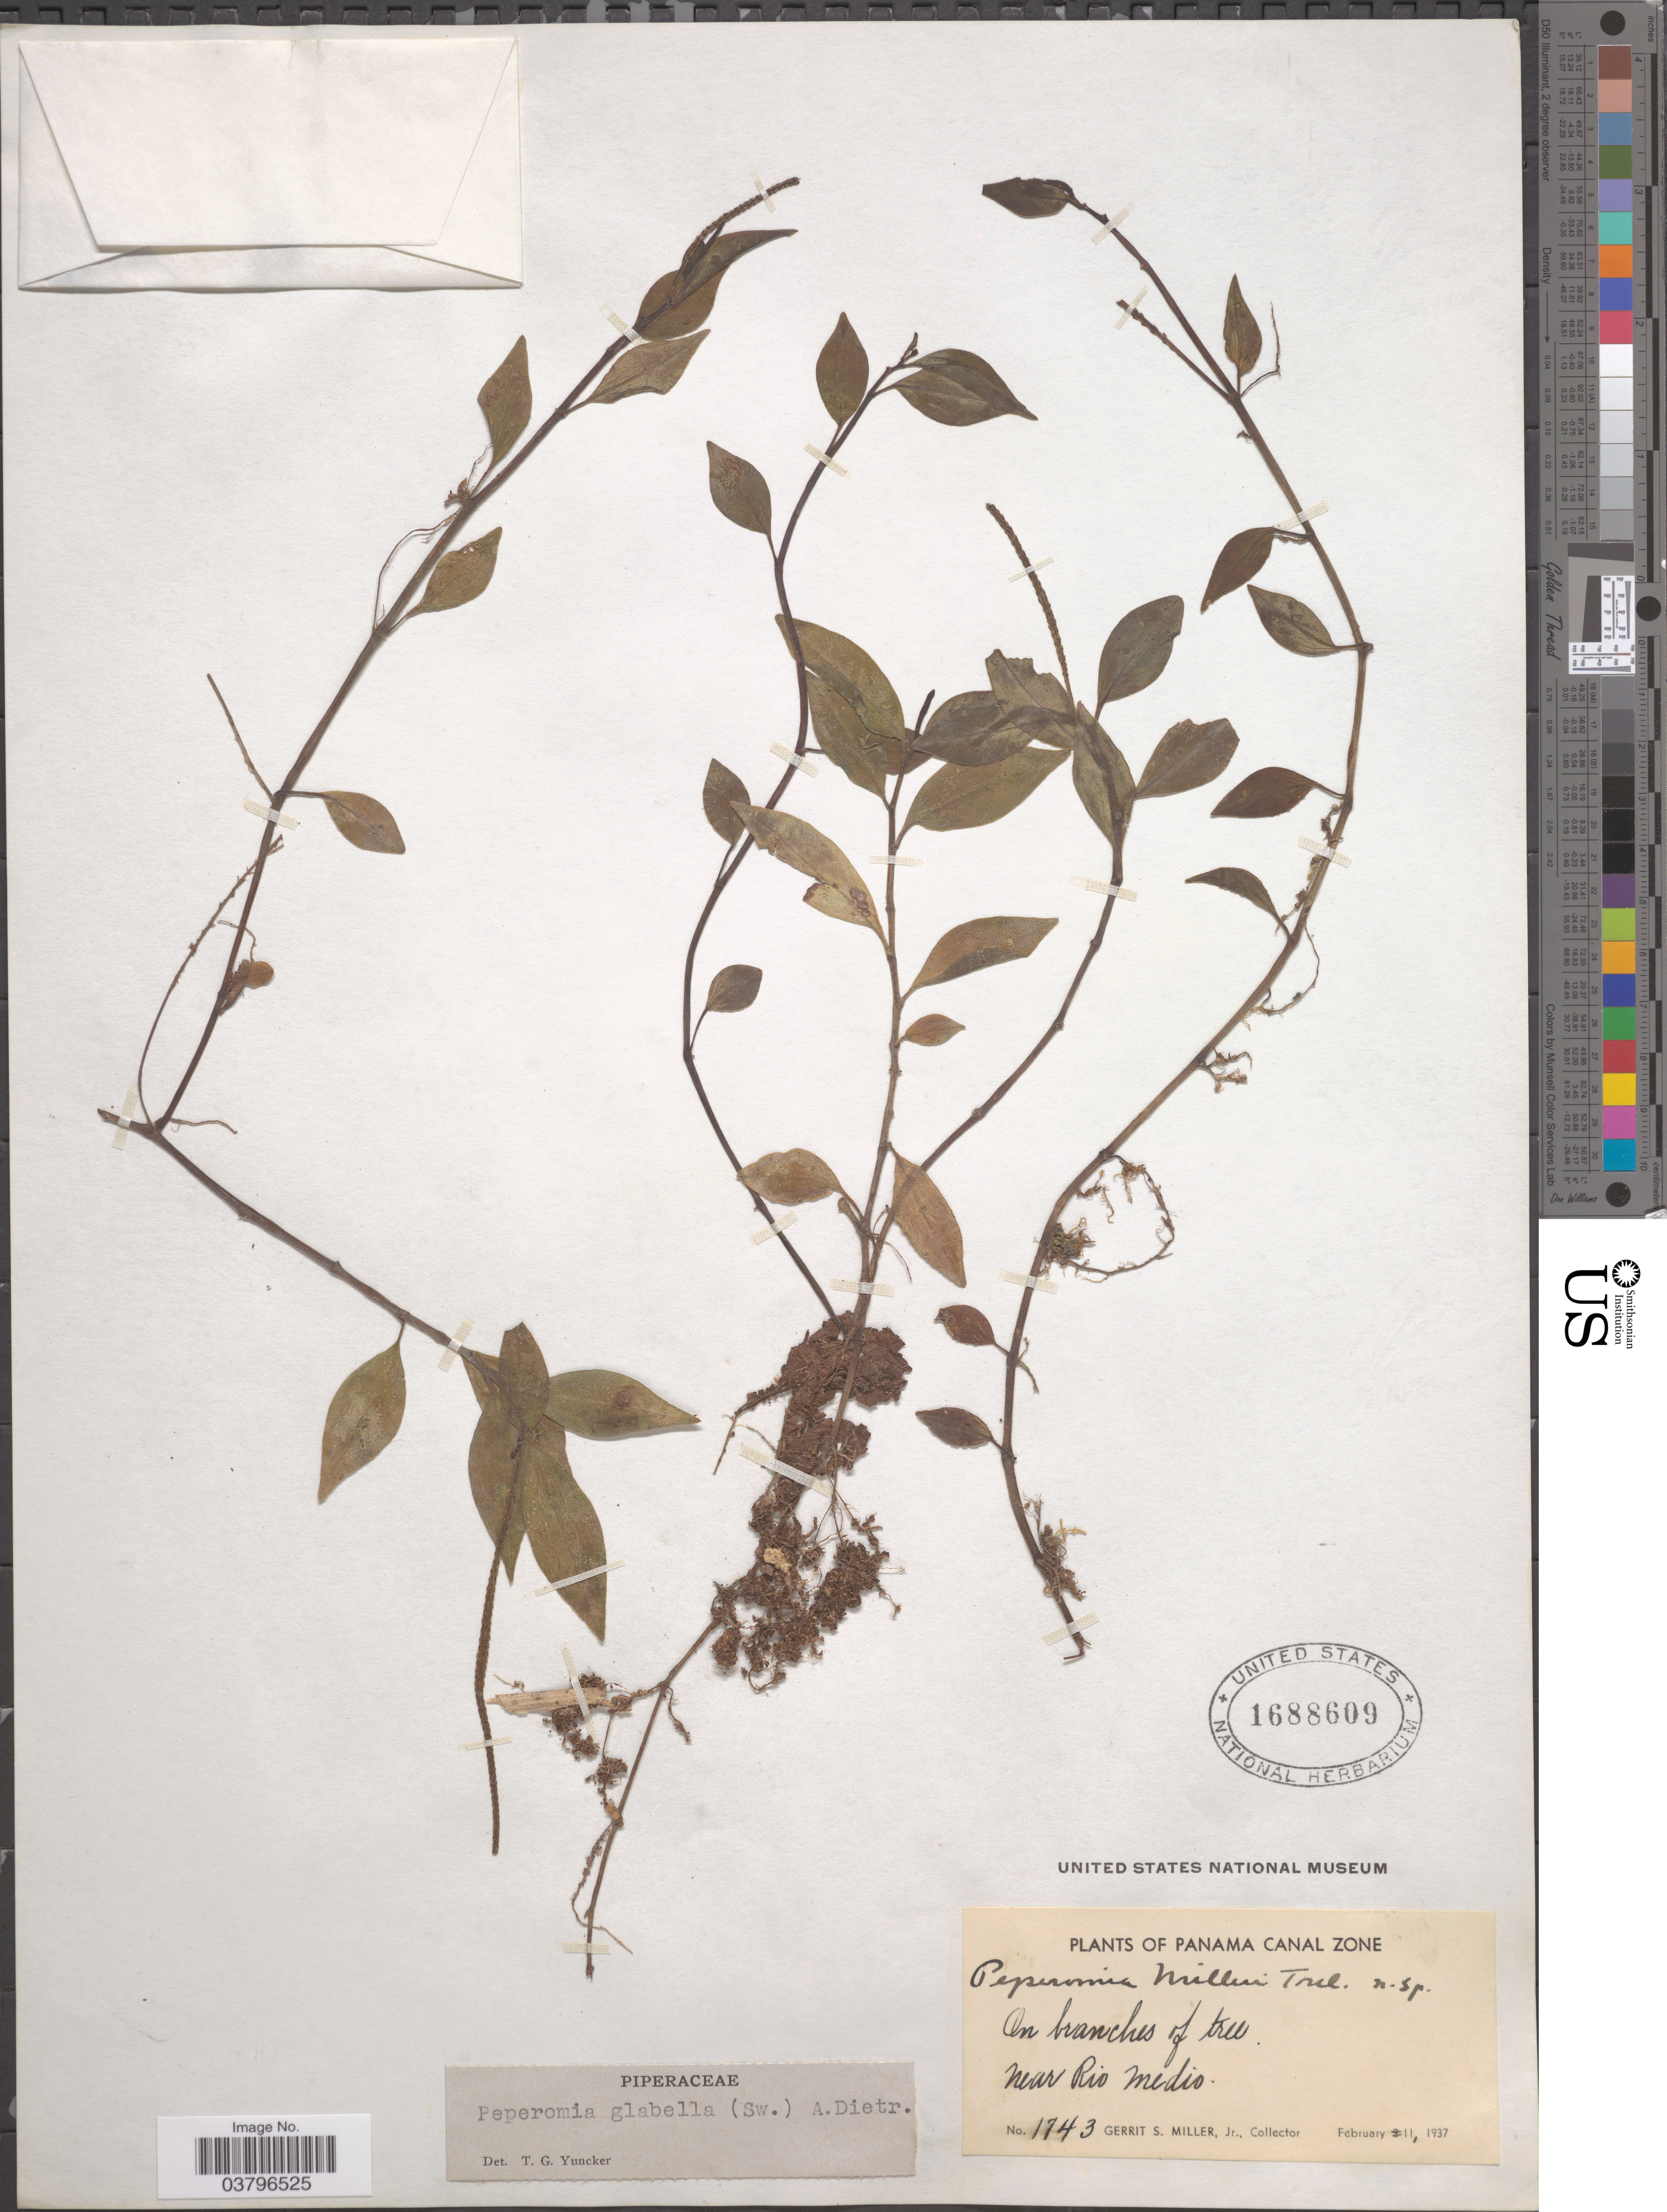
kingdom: Plantae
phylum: Tracheophyta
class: Magnoliopsida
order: Piperales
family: Piperaceae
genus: Peperomia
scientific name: Peperomia glabella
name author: (Sw.) A. Dietr.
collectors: G. S. Miller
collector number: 1743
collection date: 1937-02-11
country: Panama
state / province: Colón / Panamá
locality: Panama Canal Zone. Near Rio medio.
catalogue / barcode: US 1688609